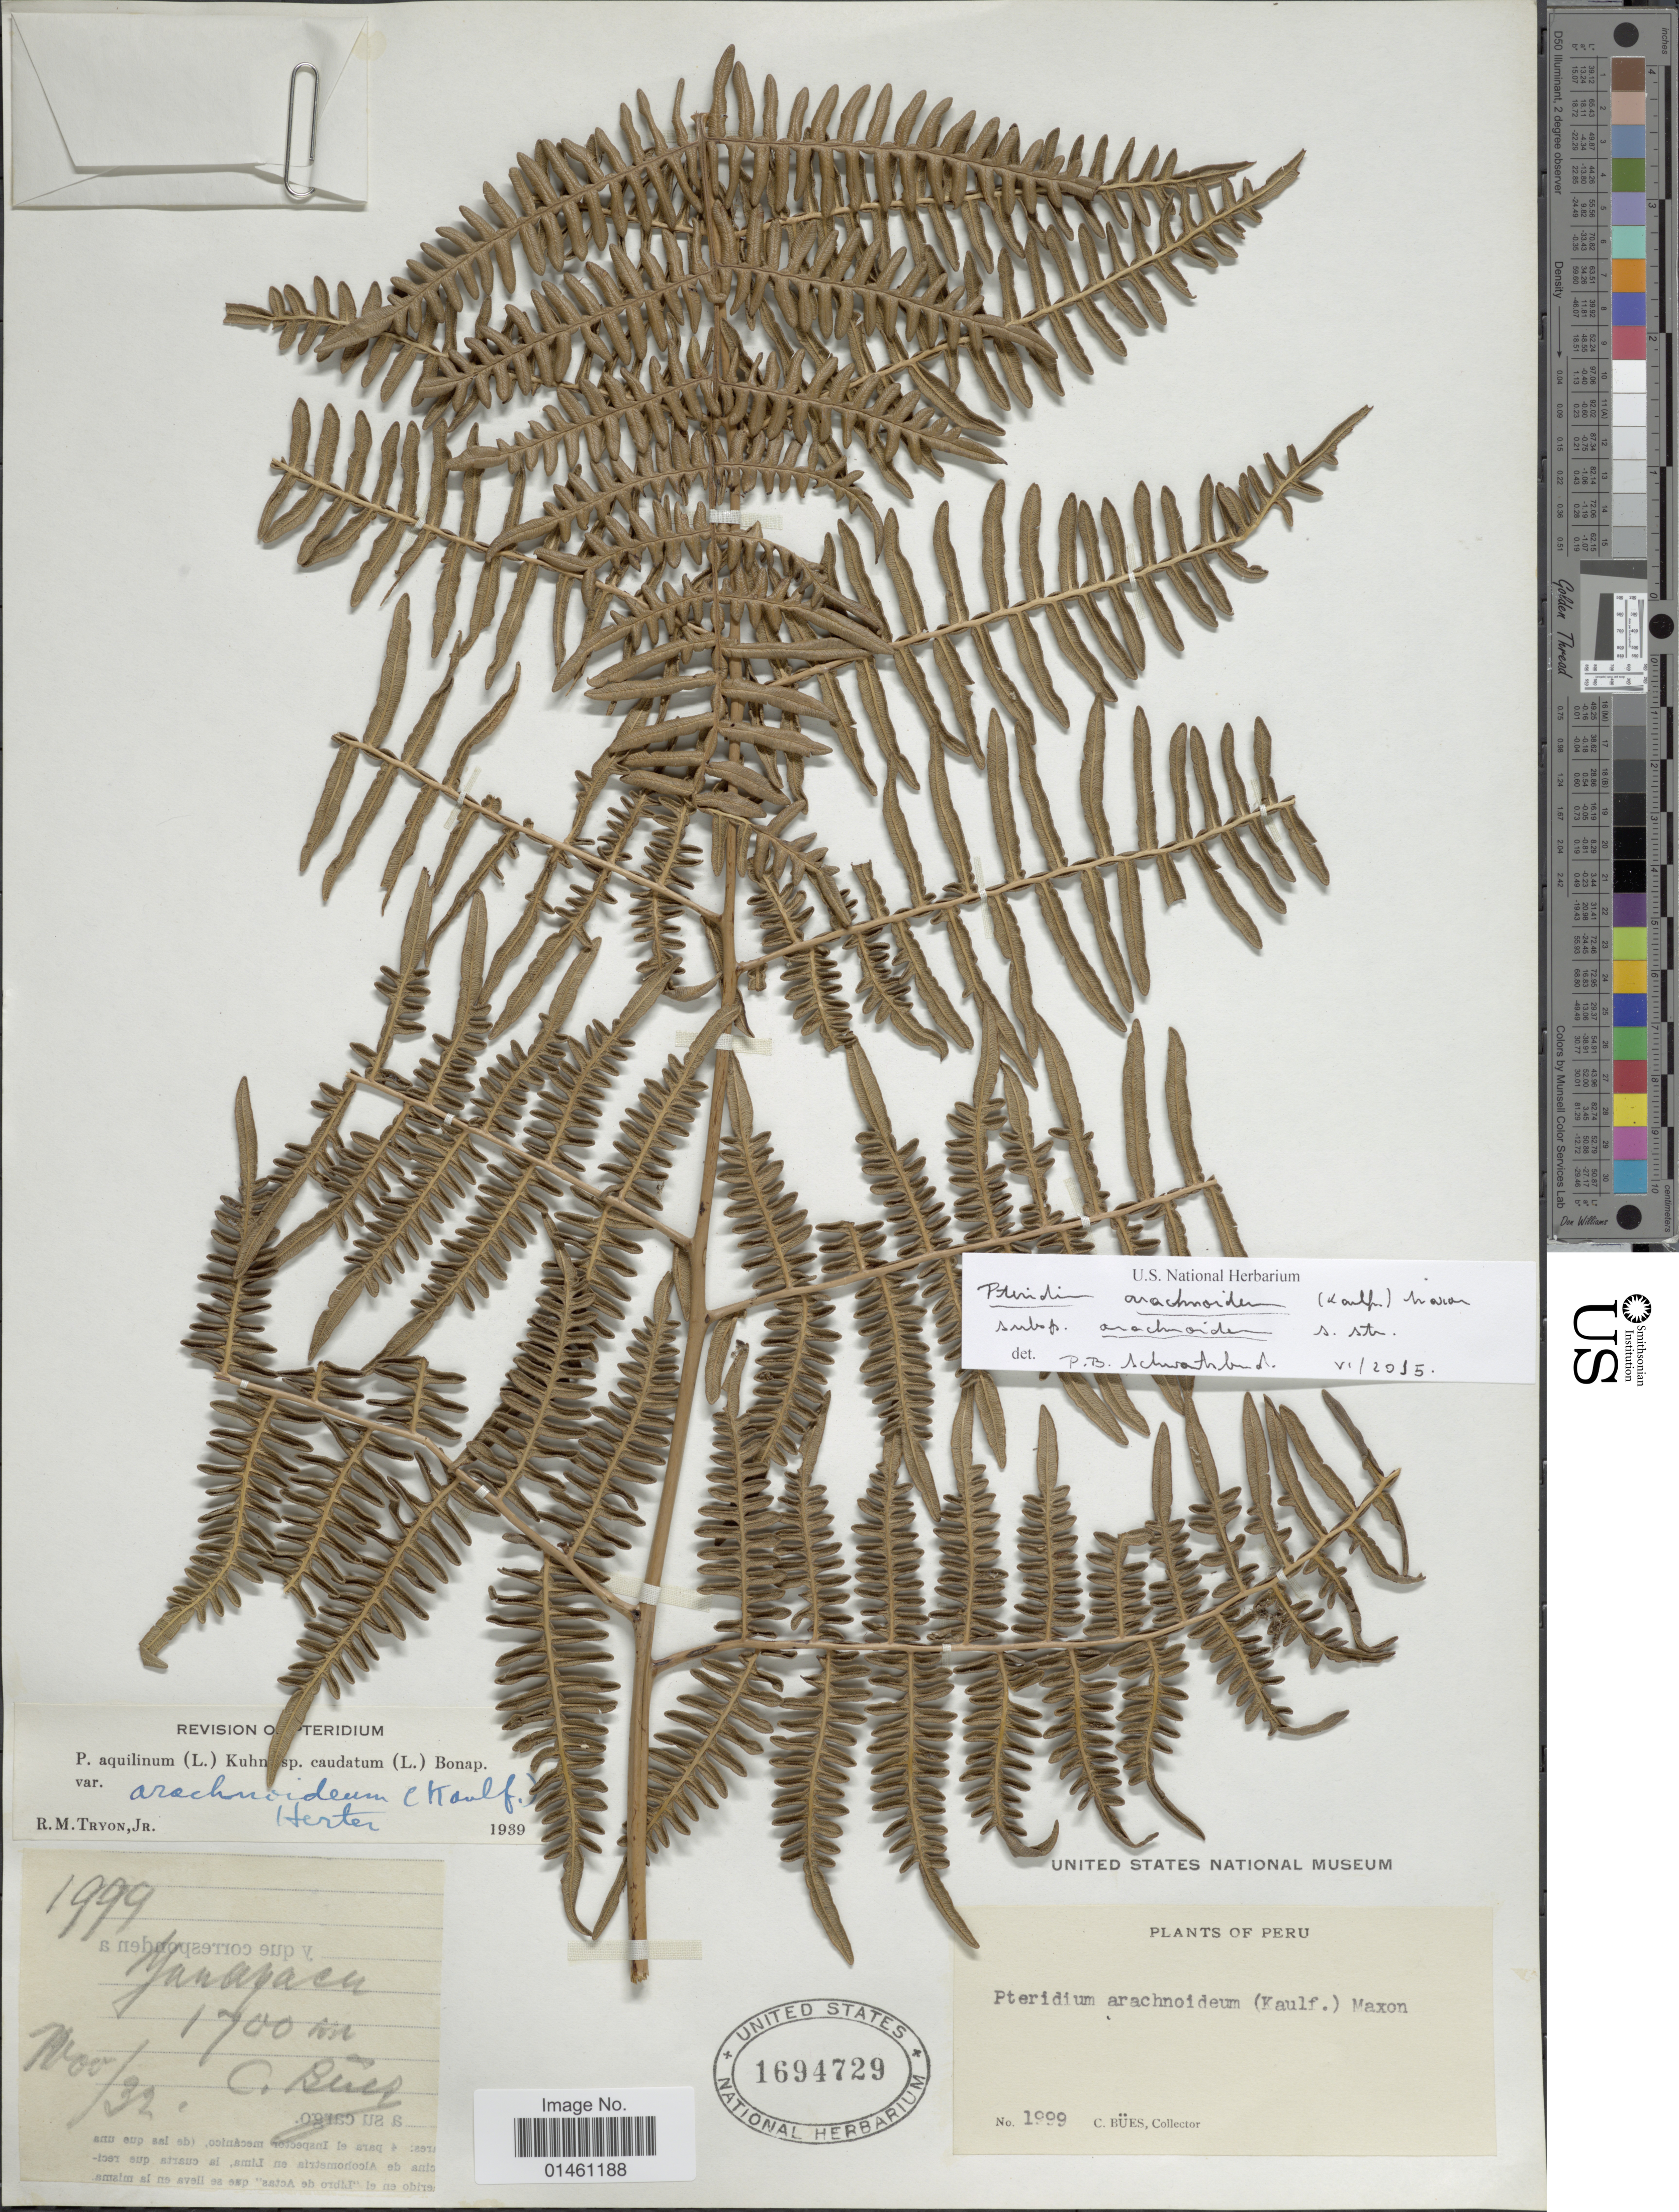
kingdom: Plantae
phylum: Tracheophyta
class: Polypodiopsida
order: Polypodiales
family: Dennstaedtiaceae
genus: Pteridium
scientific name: Pteridium arachnoideum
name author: (Kaulf.) Maxon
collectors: C. Bues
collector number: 1999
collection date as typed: Transcribed d/m/y: /11/32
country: Peru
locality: Yanayacu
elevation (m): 1700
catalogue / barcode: US 1694729